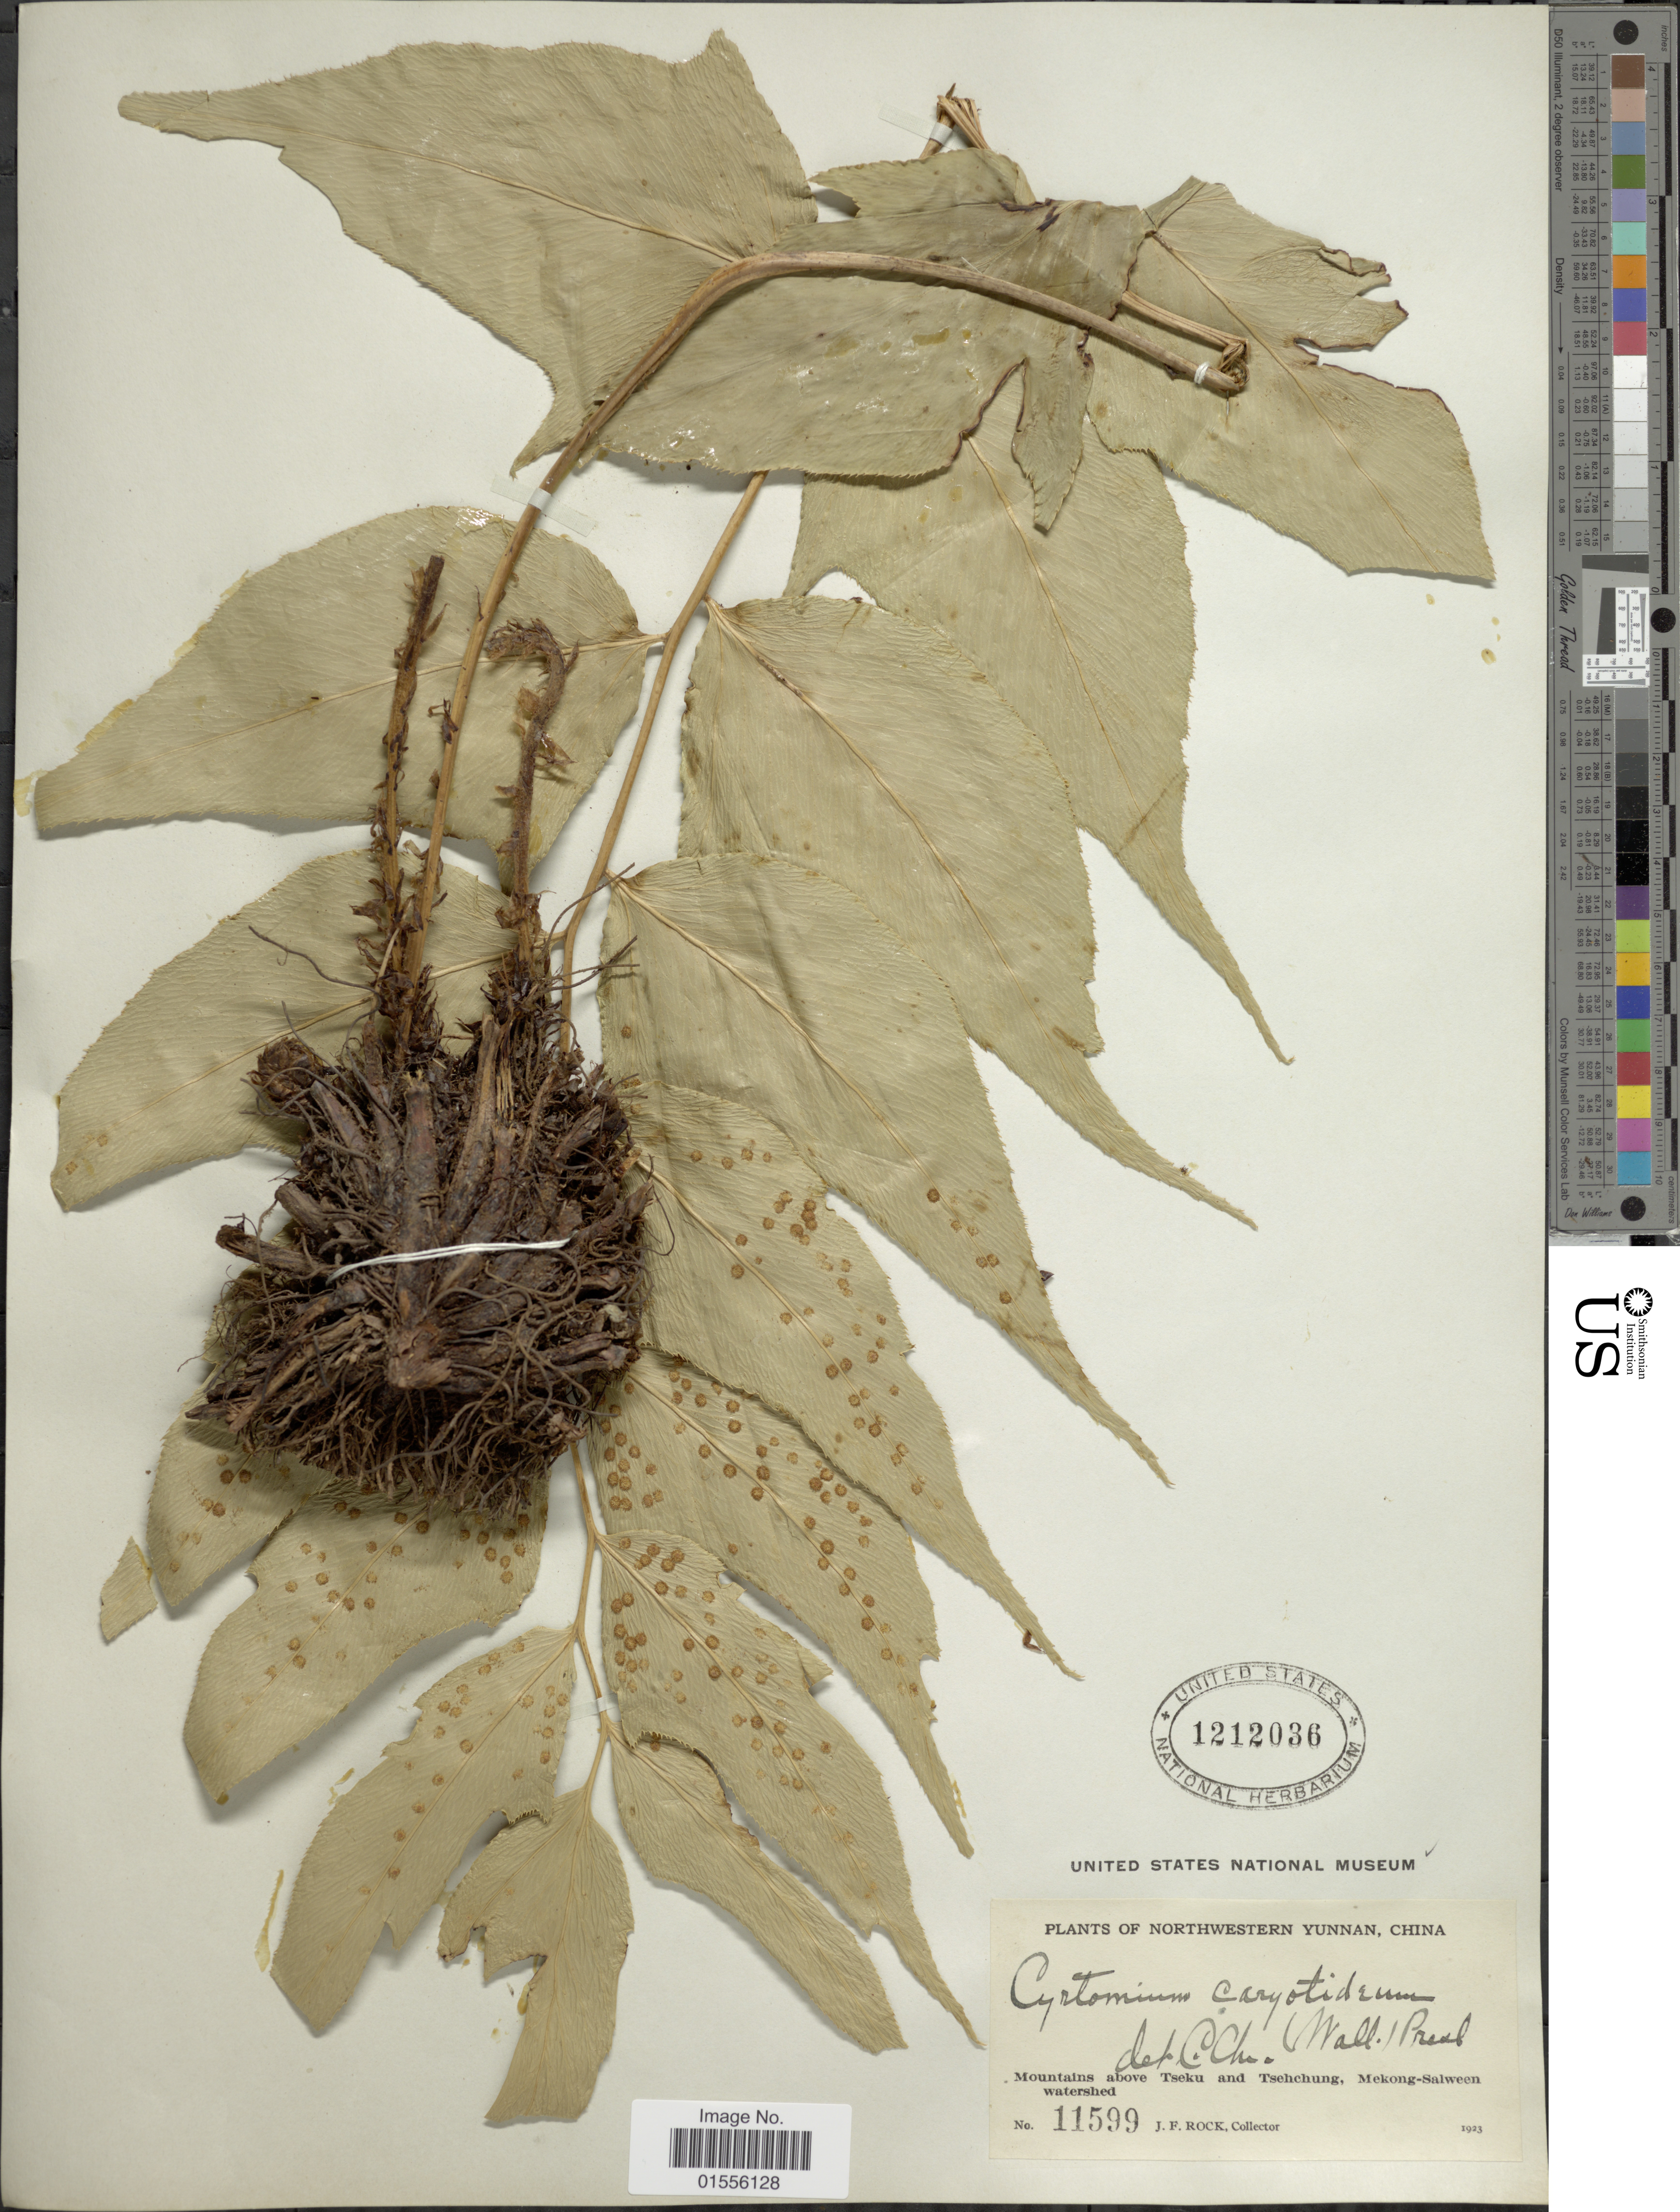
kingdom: Plantae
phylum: Tracheophyta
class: Polypodiopsida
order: Polypodiales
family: Dryopteridaceae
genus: Cyrtomium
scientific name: Cyrtomium caryotideum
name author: (Wall. ex Hook. & Grev.) C. Presl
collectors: J. Rock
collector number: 11599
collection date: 1923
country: China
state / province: Yunnan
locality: Northwestern Yunnan, Mountains above Tseku and Tsehchung, Mekong-Salween watershed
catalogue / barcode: US 1212036